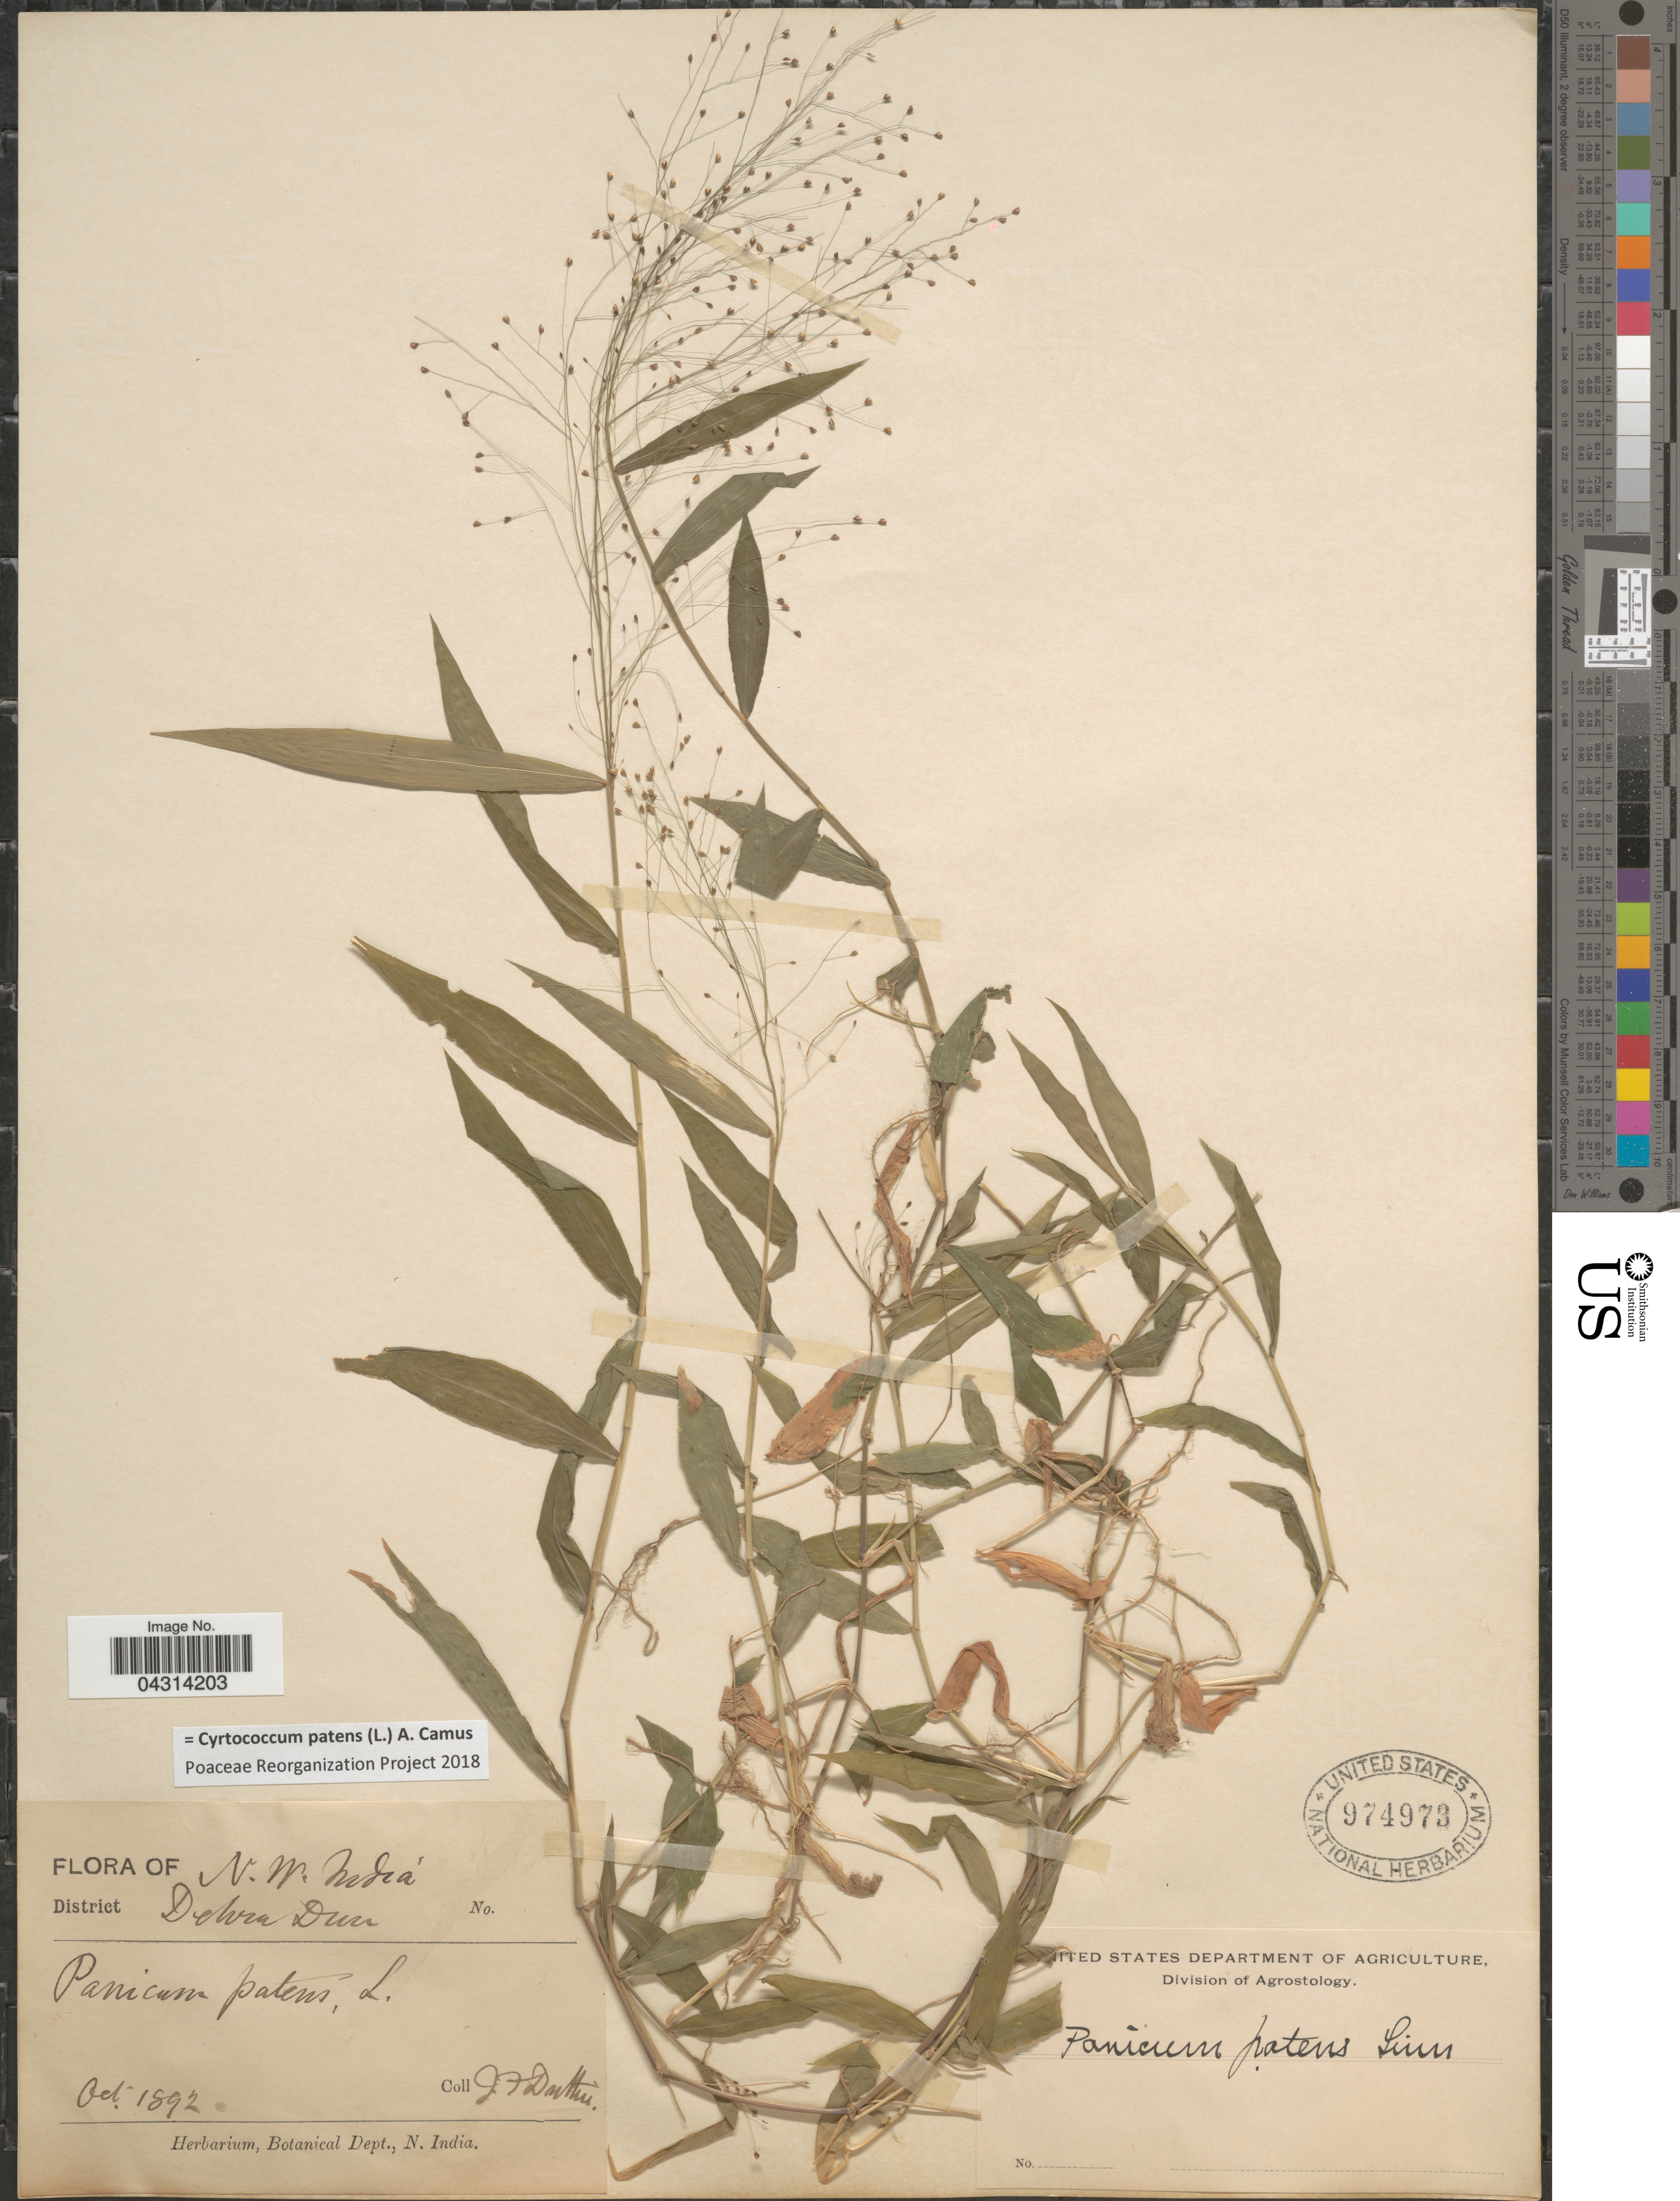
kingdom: Plantae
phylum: Tracheophyta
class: Liliopsida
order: Poales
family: Poaceae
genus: Cyrtococcum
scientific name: Cyrtococcum patens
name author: (L.) A. Camus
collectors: J. F. Duthie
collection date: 1892-10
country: India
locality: N.W. India. District Dehra Dun.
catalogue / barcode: US 974973